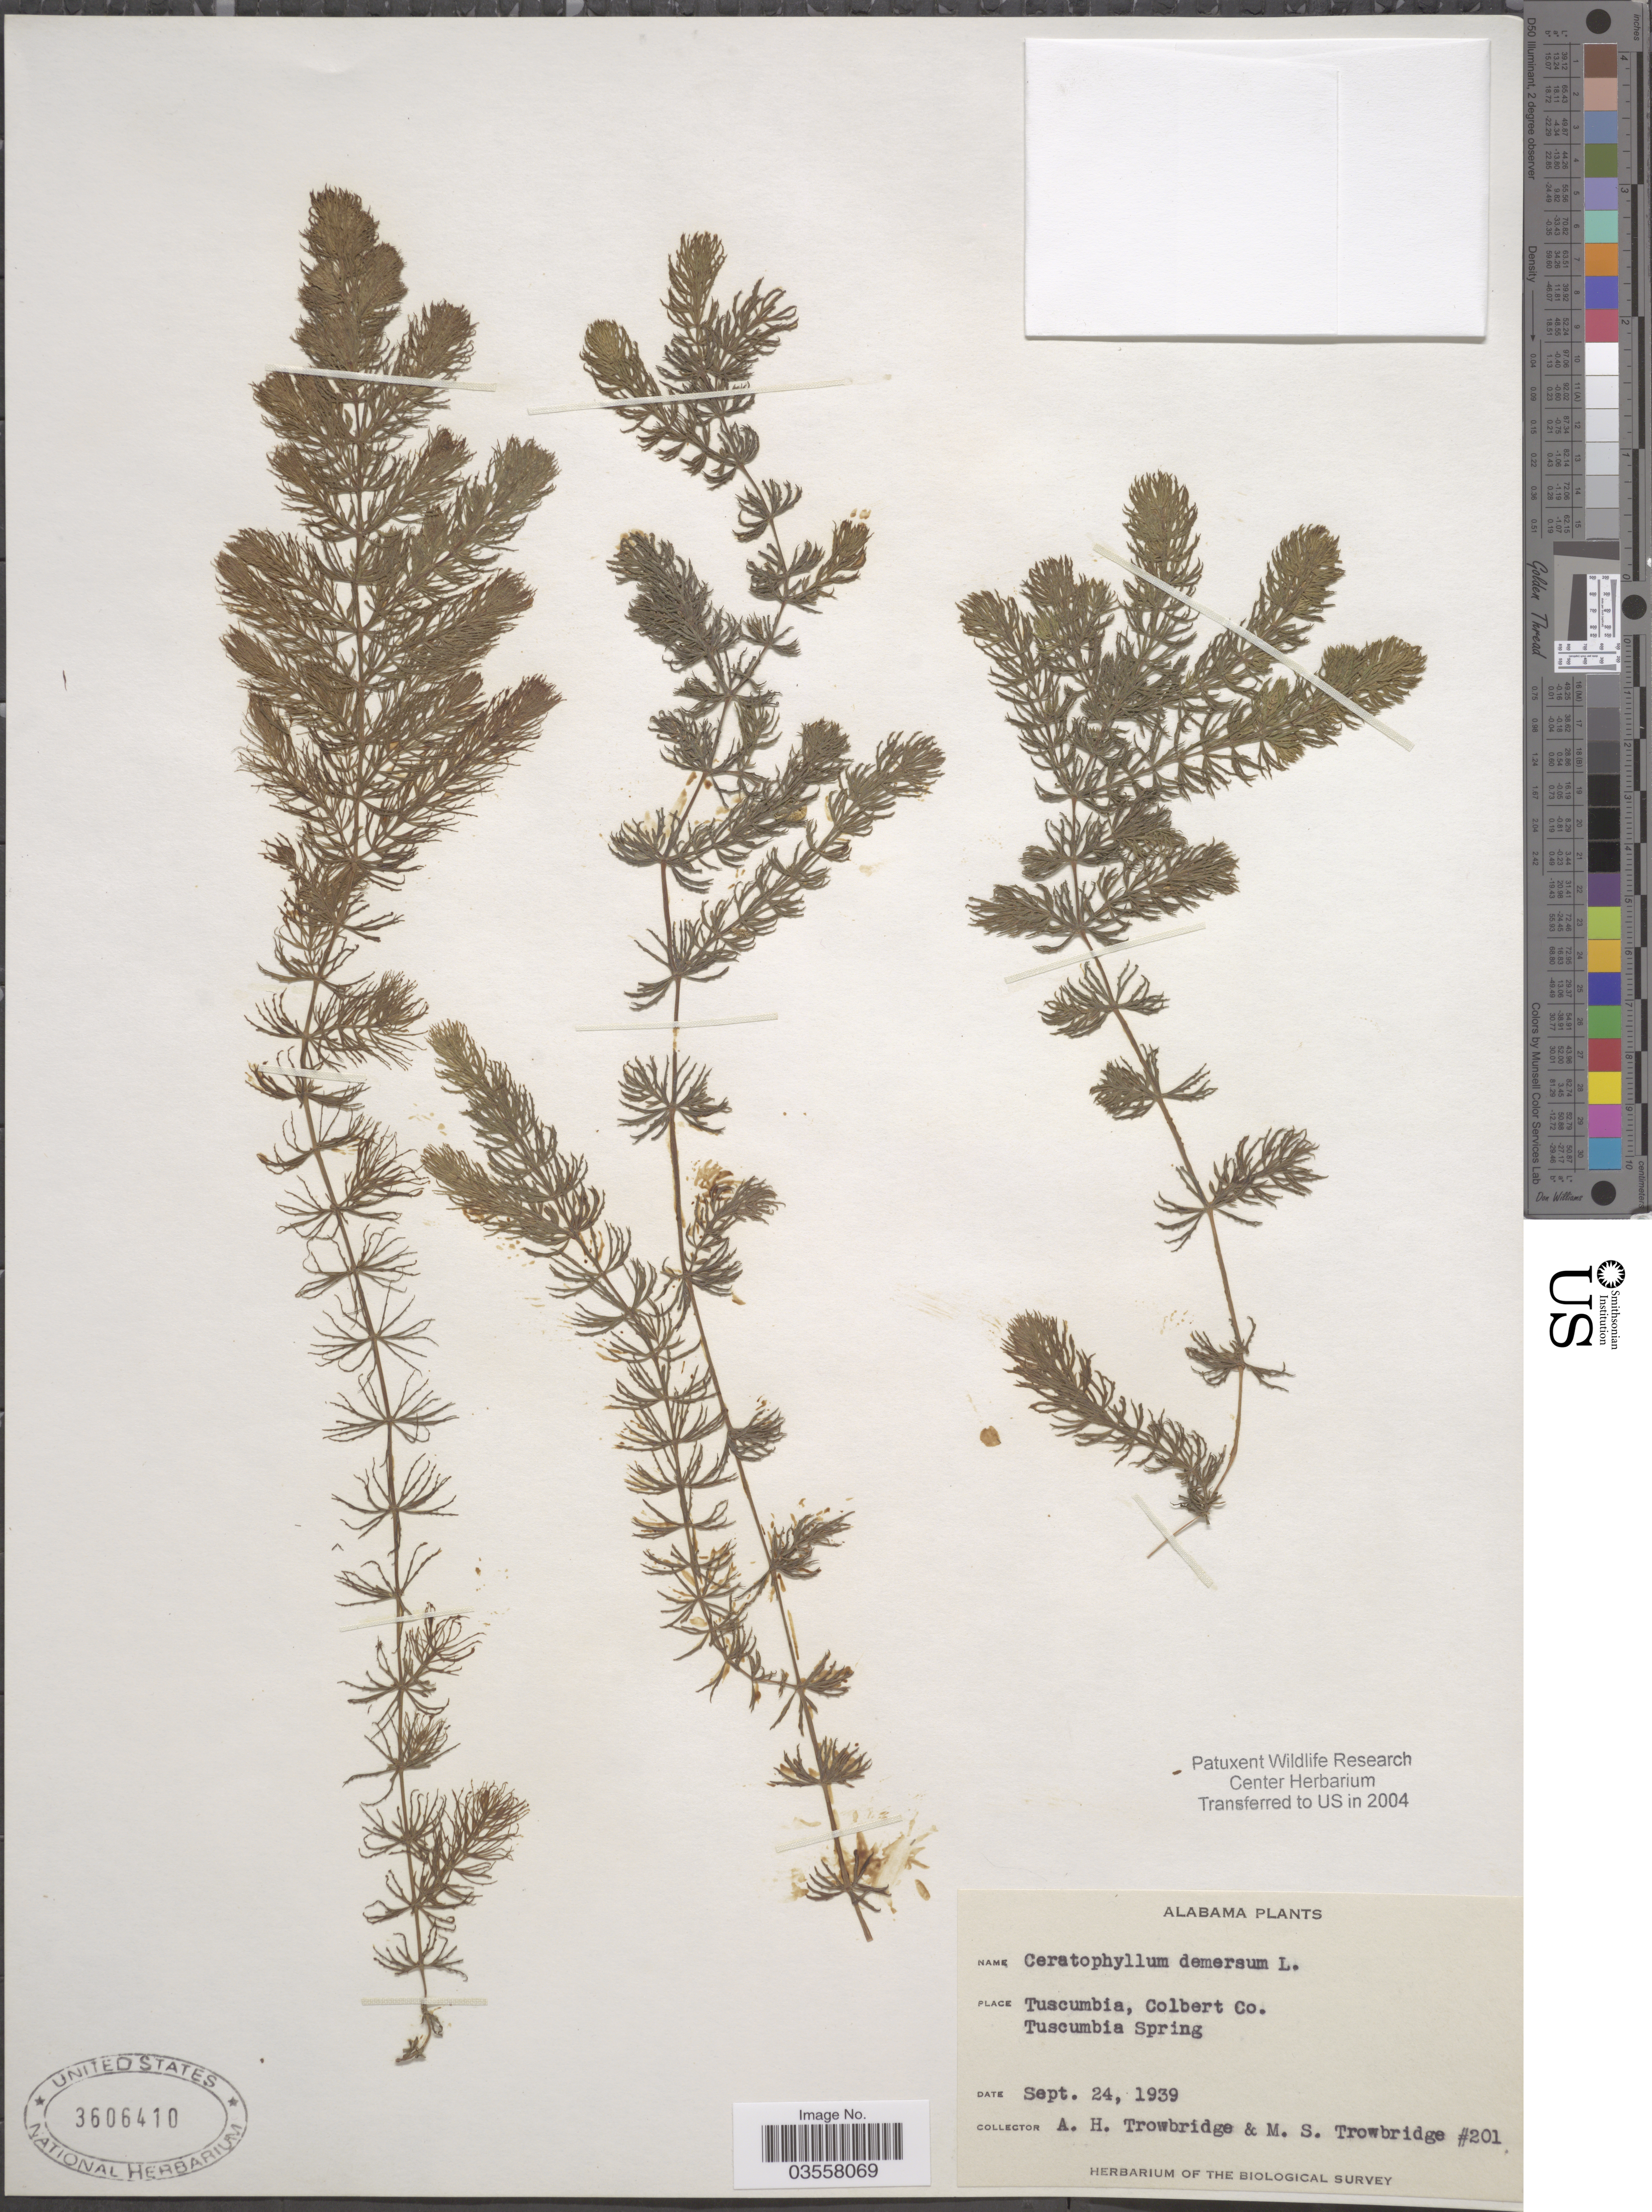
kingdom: Plantae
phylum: Tracheophyta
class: Magnoliopsida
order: Ceratophyllales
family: Ceratophyllaceae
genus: Ceratophyllum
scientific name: Ceratophyllum demersum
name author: L.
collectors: A. H. Trowbridge & M. Trowbridge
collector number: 201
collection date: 1939-09-24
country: United States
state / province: Alabama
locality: Tuscumbia, Colbert Co. Tuscumbia Spring.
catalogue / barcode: US 3606410